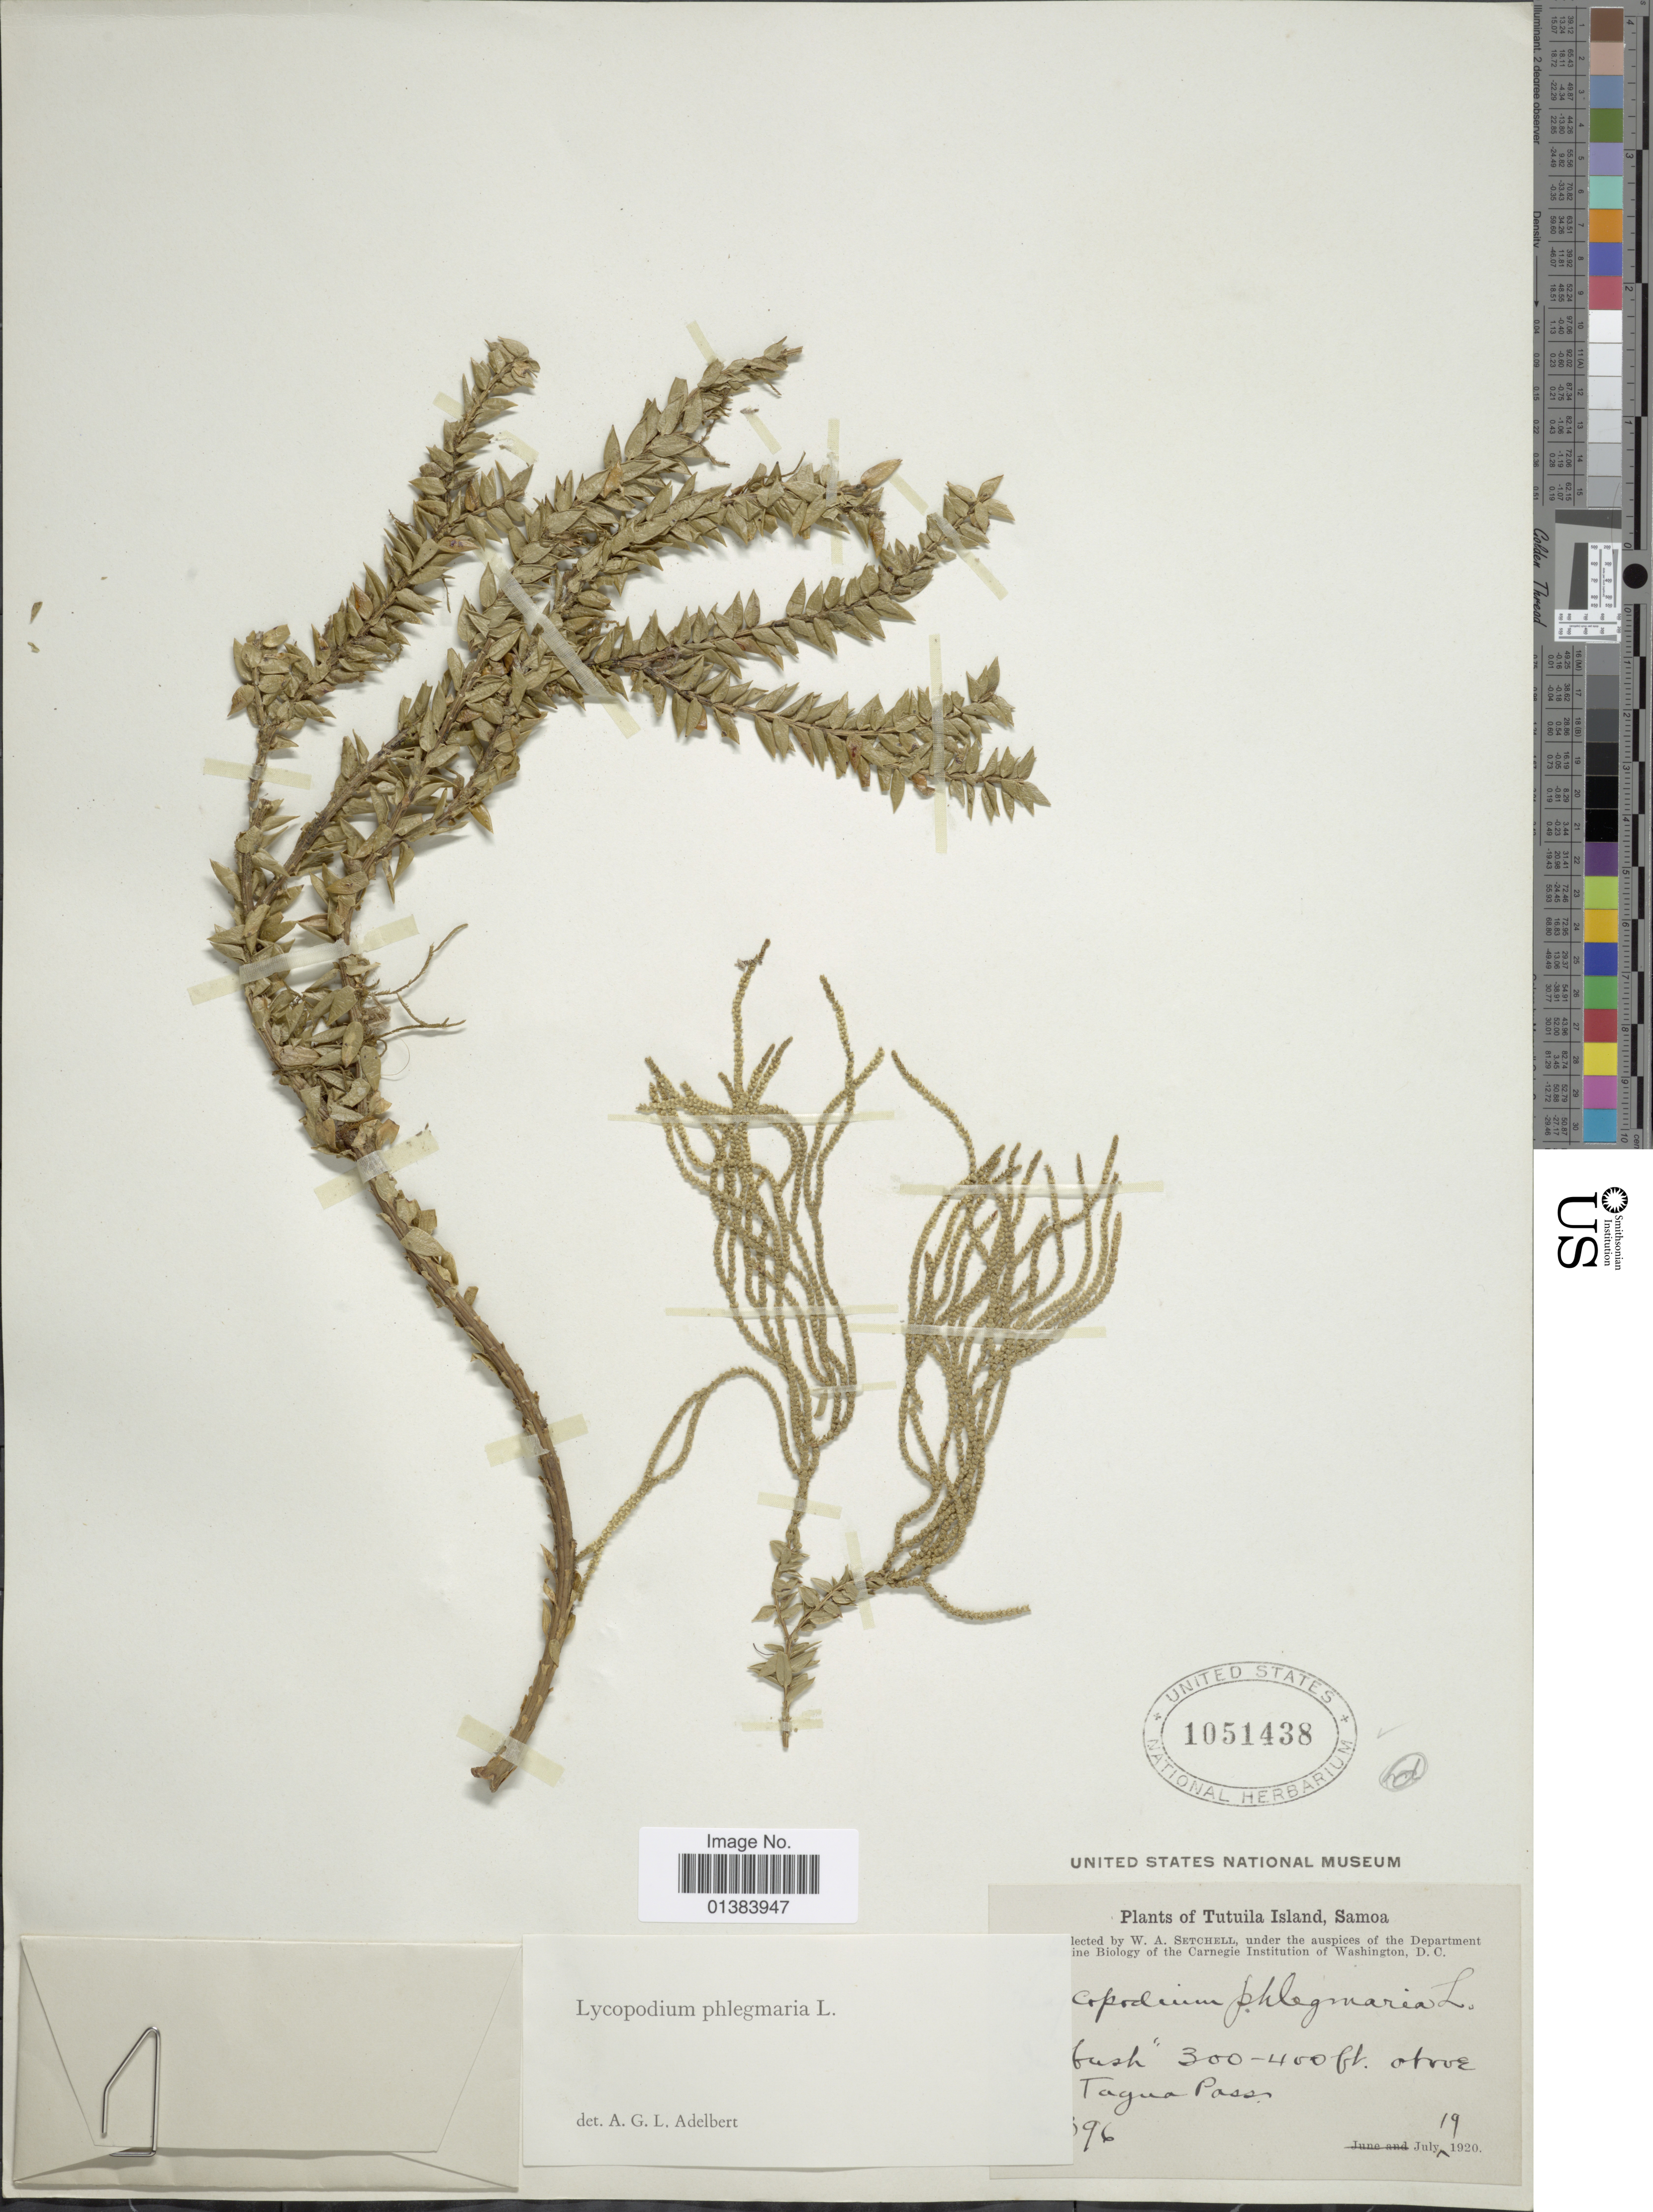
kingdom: Plantae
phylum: Tracheophyta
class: Lycopodiopsida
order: Lycopodiales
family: Lycopodiaceae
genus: Phlegmariurus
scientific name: Phlegmariurus australis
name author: (Willd.) A. R. Field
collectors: W. Setchell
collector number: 396*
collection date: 1920-07-19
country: American Samoa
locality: Tutuila Island, Tagua Pass [interpreted]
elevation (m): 91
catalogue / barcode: US 1051438